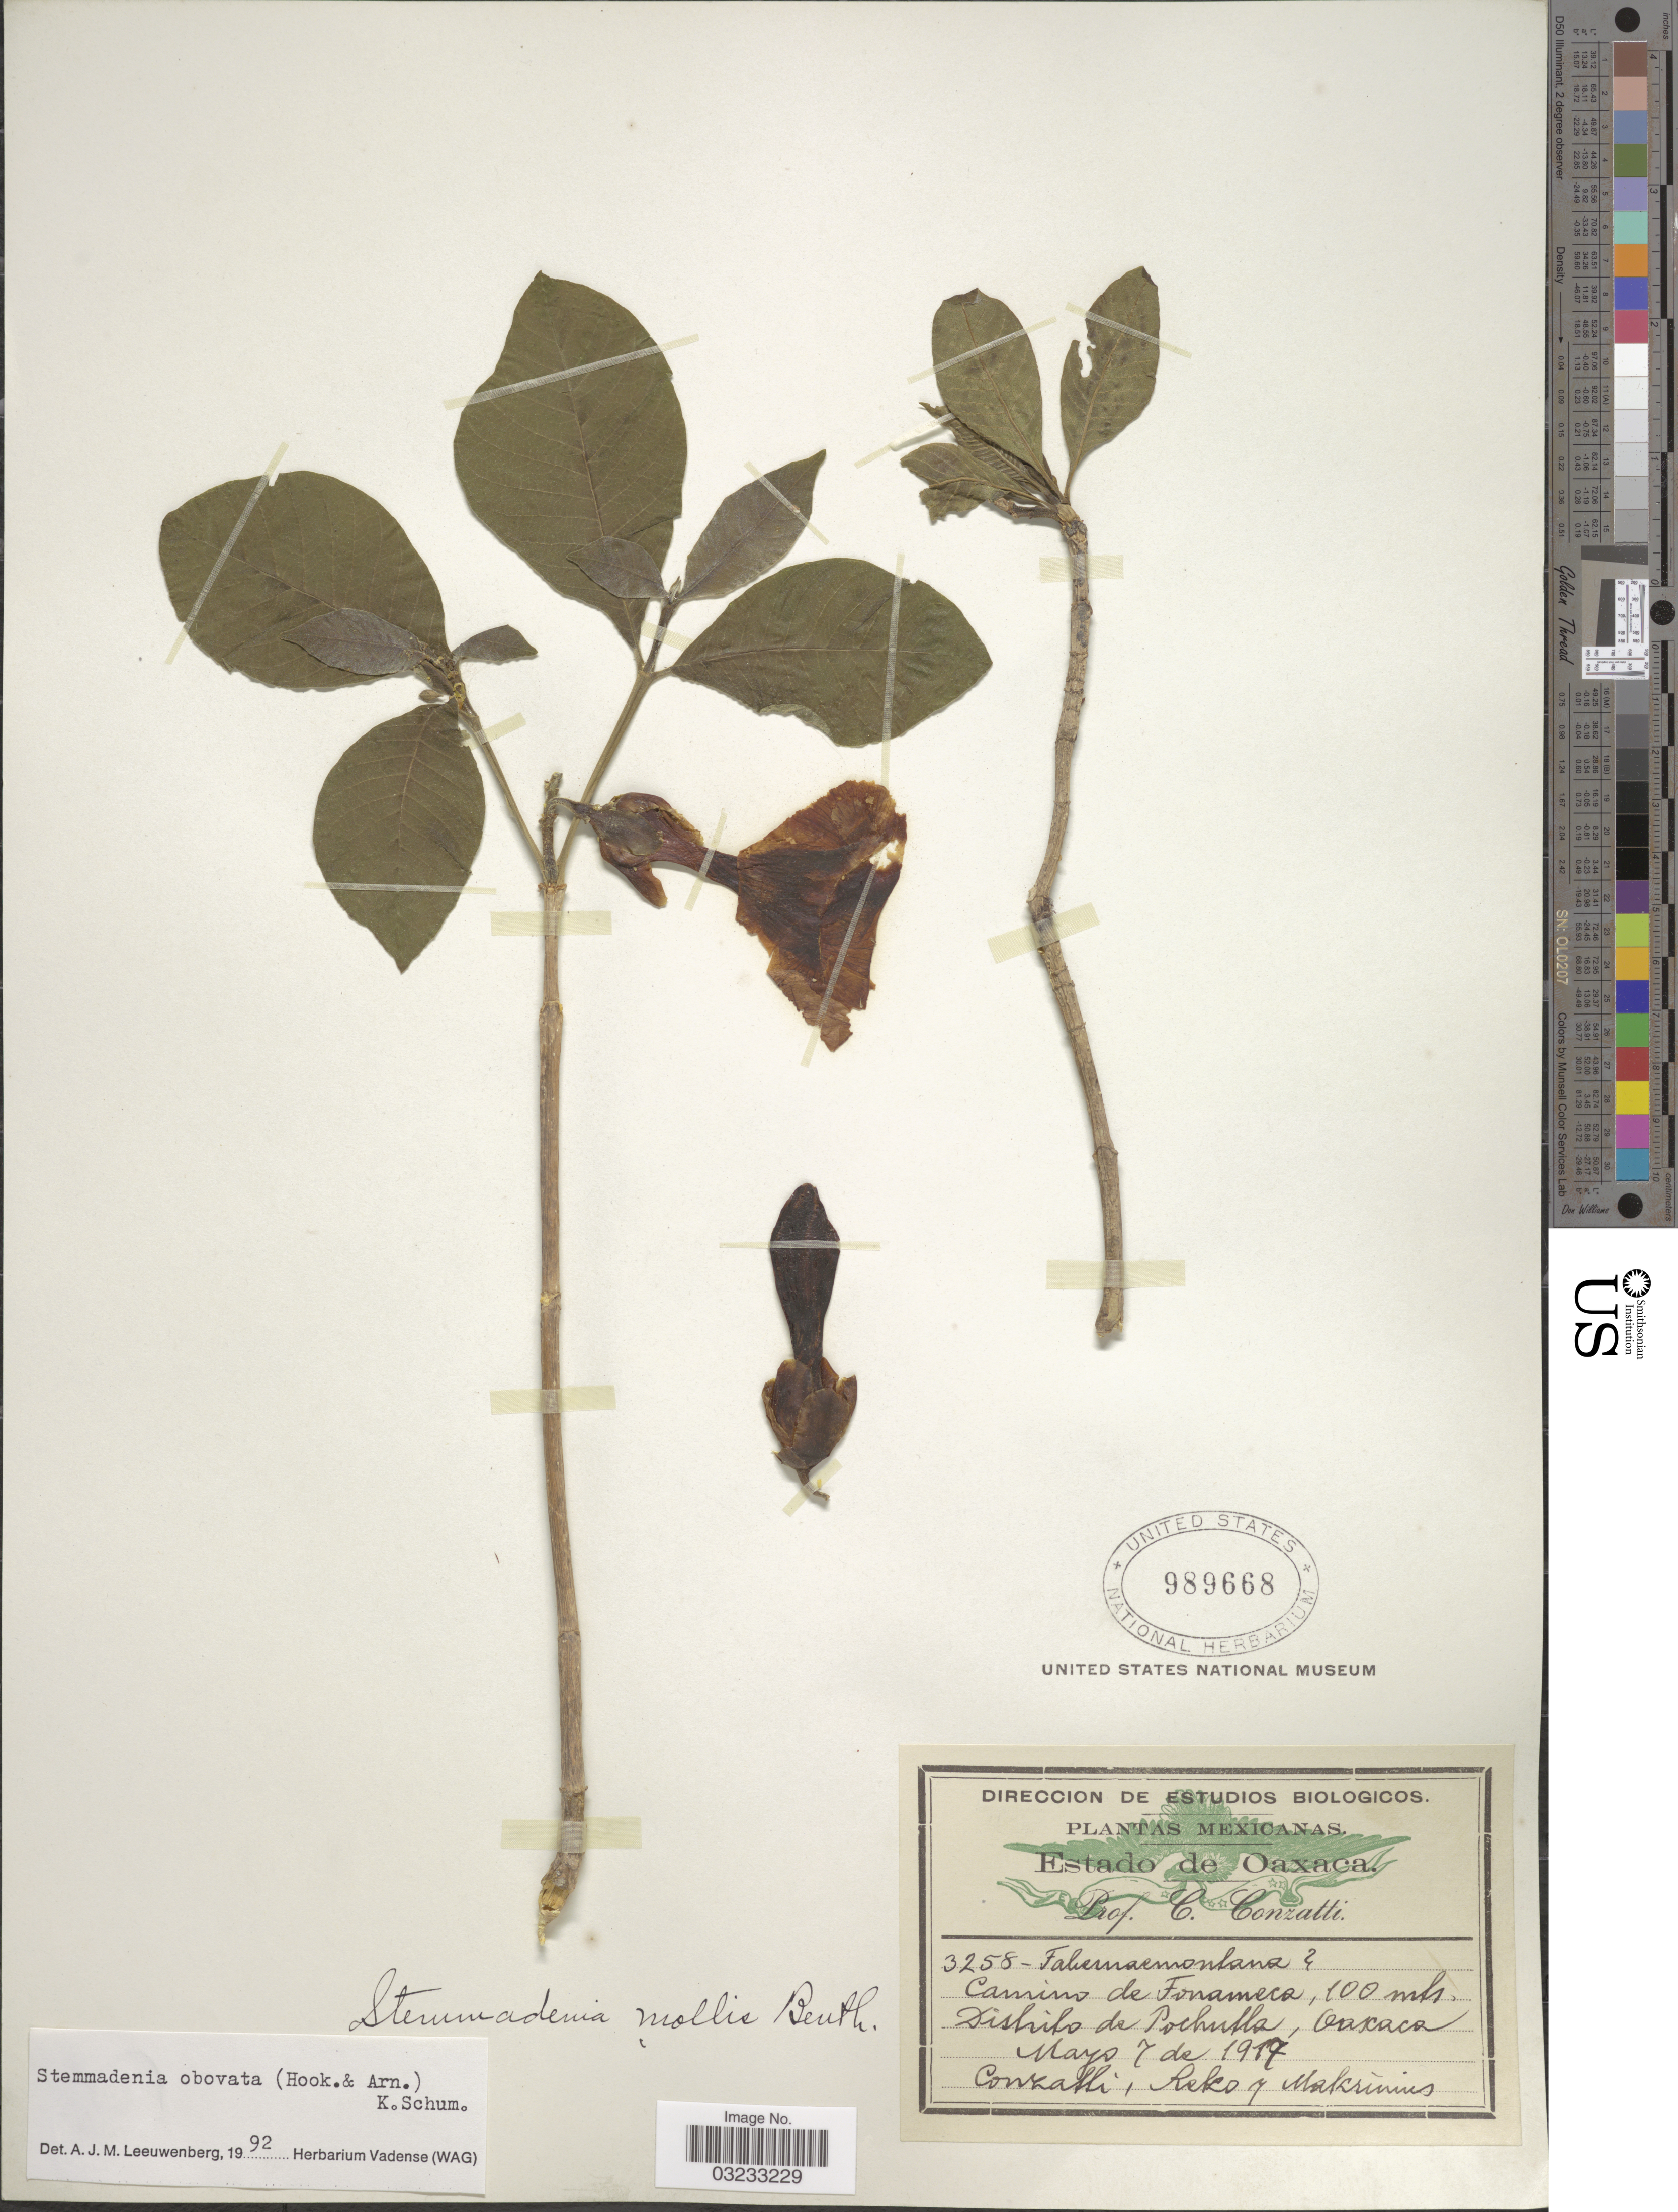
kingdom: Plantae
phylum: Tracheophyta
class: Magnoliopsida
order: Gentianales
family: Apocynaceae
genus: Stemmadenia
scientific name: Stemmadenia obovata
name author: (Hook. & Arn.) K. Schum.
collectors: C. Conzatti, -. Reko & -. Makrinius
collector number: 3258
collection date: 1917-05-07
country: Mexico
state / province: Oaxaca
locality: Camino à Fonameca, Distrito de Pochutla.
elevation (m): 100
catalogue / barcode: US 989668